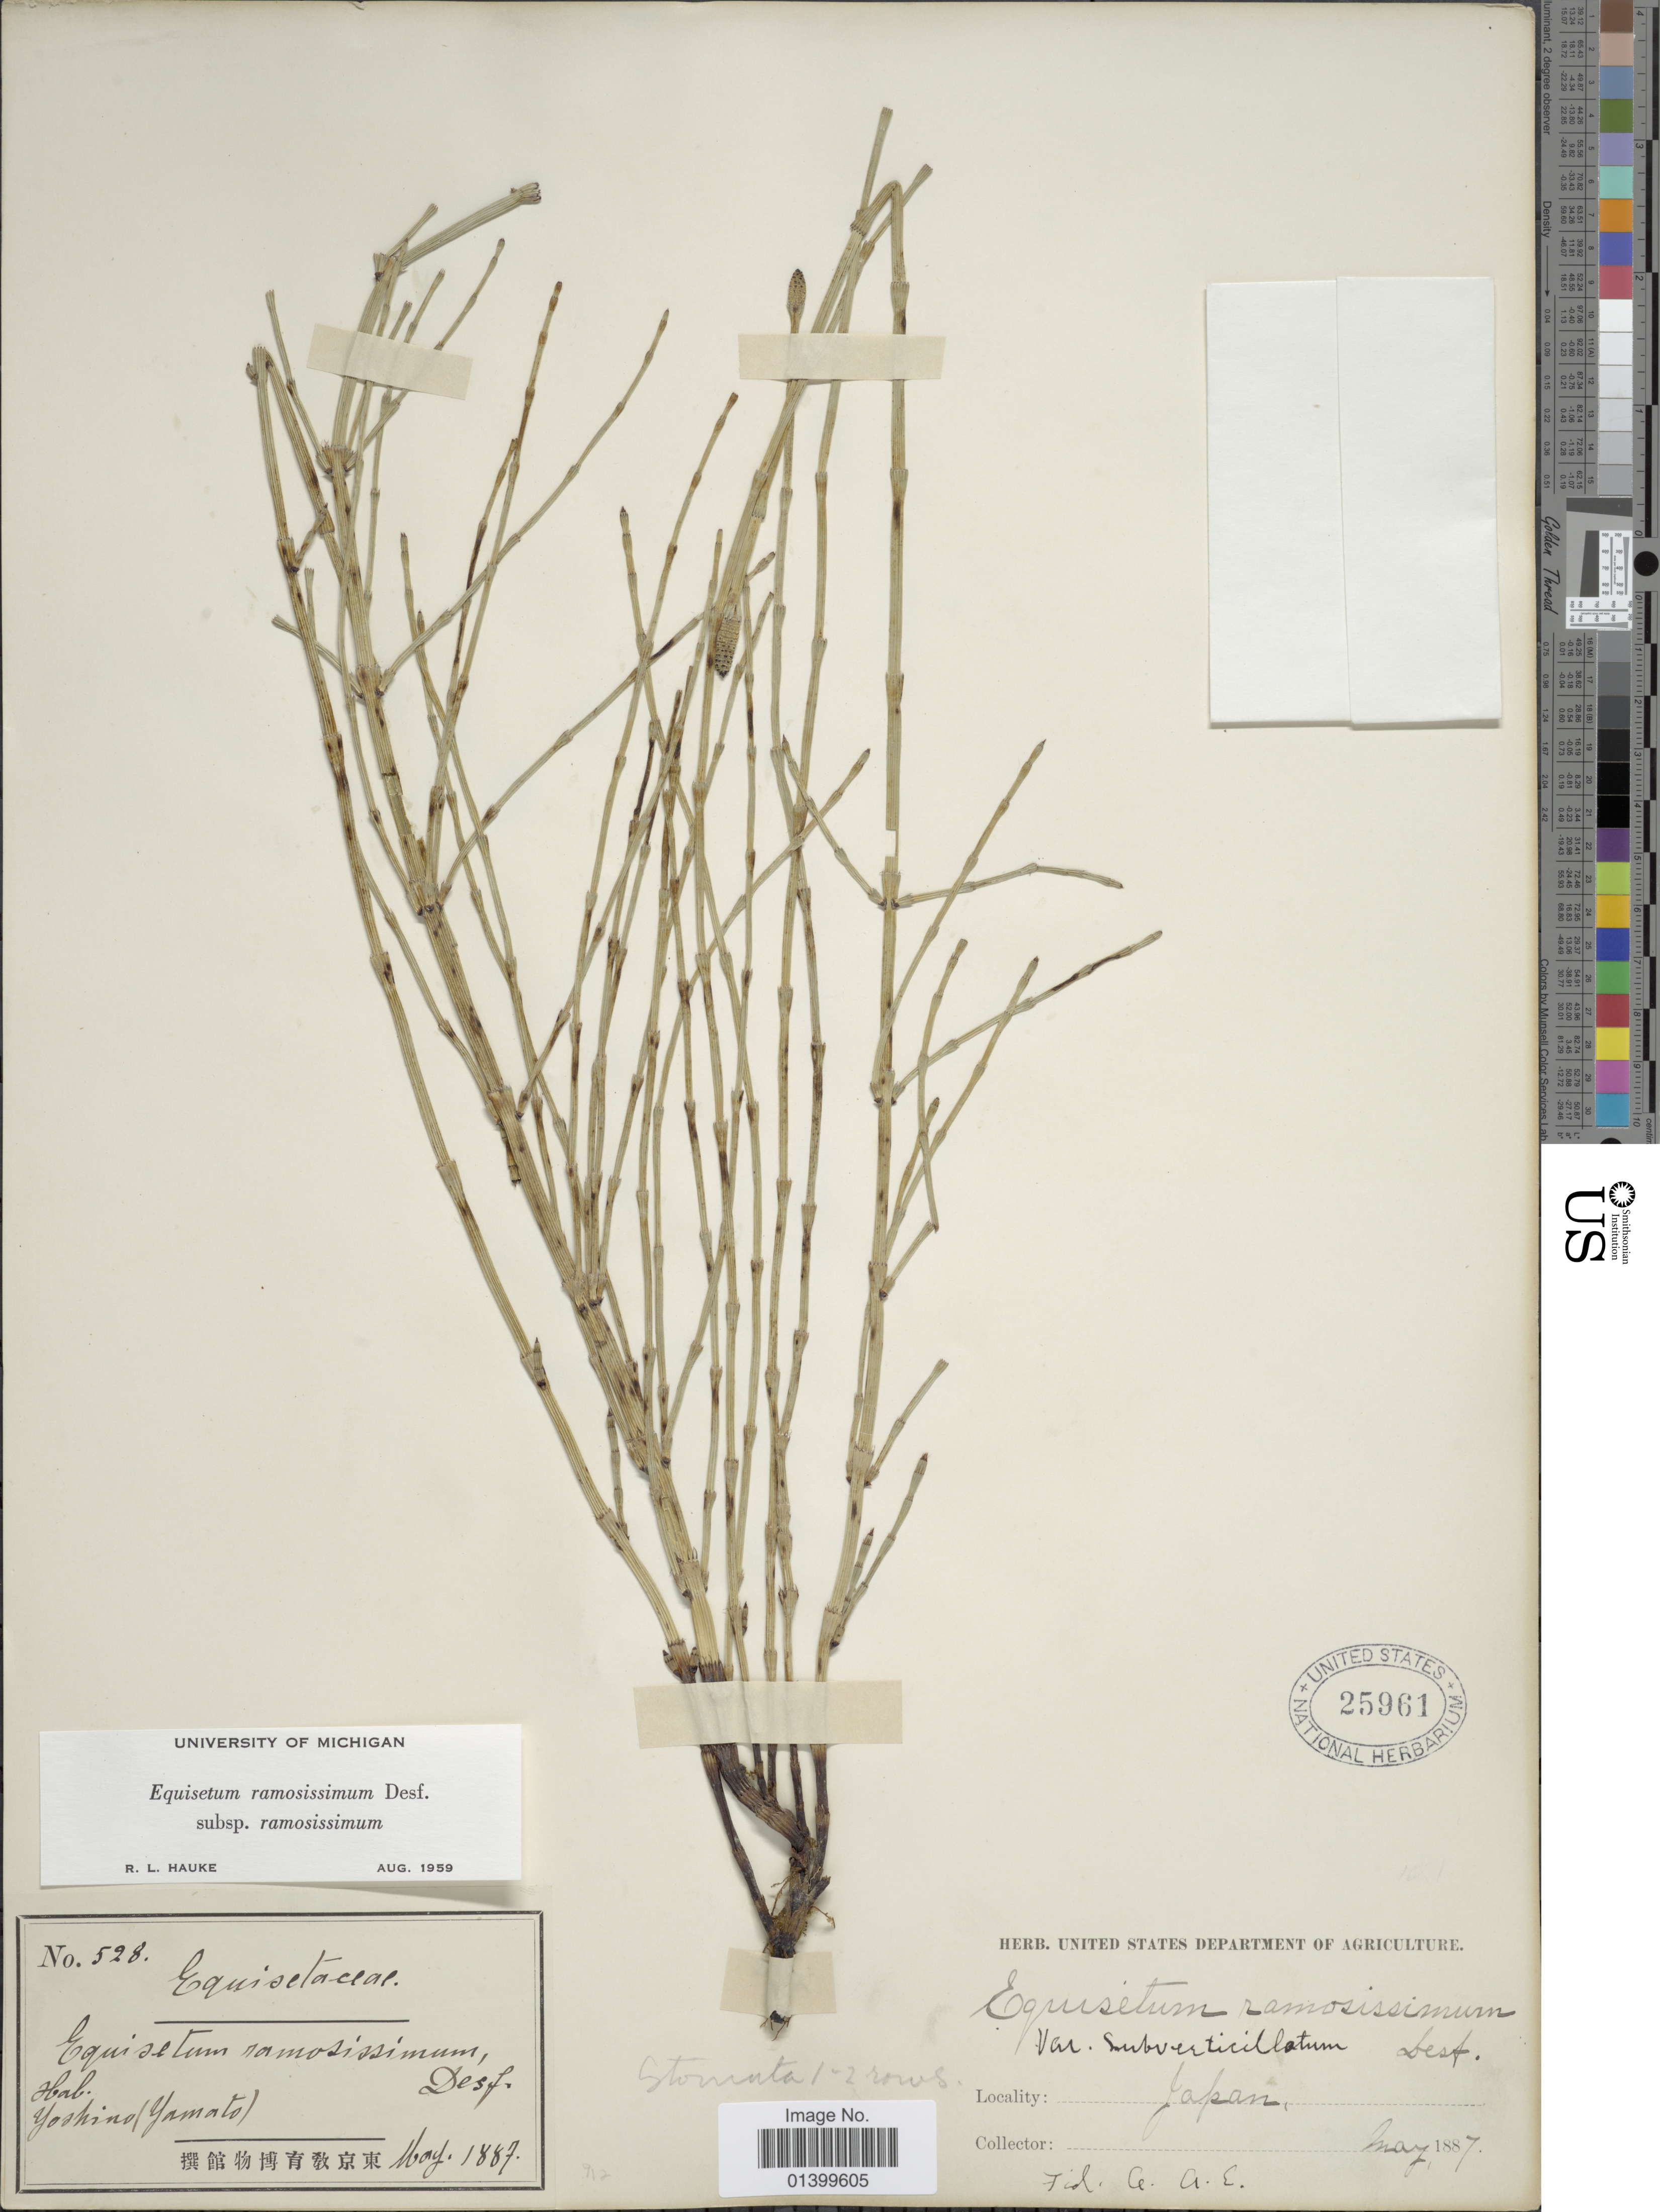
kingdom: Plantae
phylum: Tracheophyta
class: Polypodiopsida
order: Equisetales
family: Equisetaceae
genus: Equisetum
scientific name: Equisetum ramosissimum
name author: Desf.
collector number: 528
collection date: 1887-05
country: Japan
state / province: Nara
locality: Yoshino (Yamato)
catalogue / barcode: US 25961